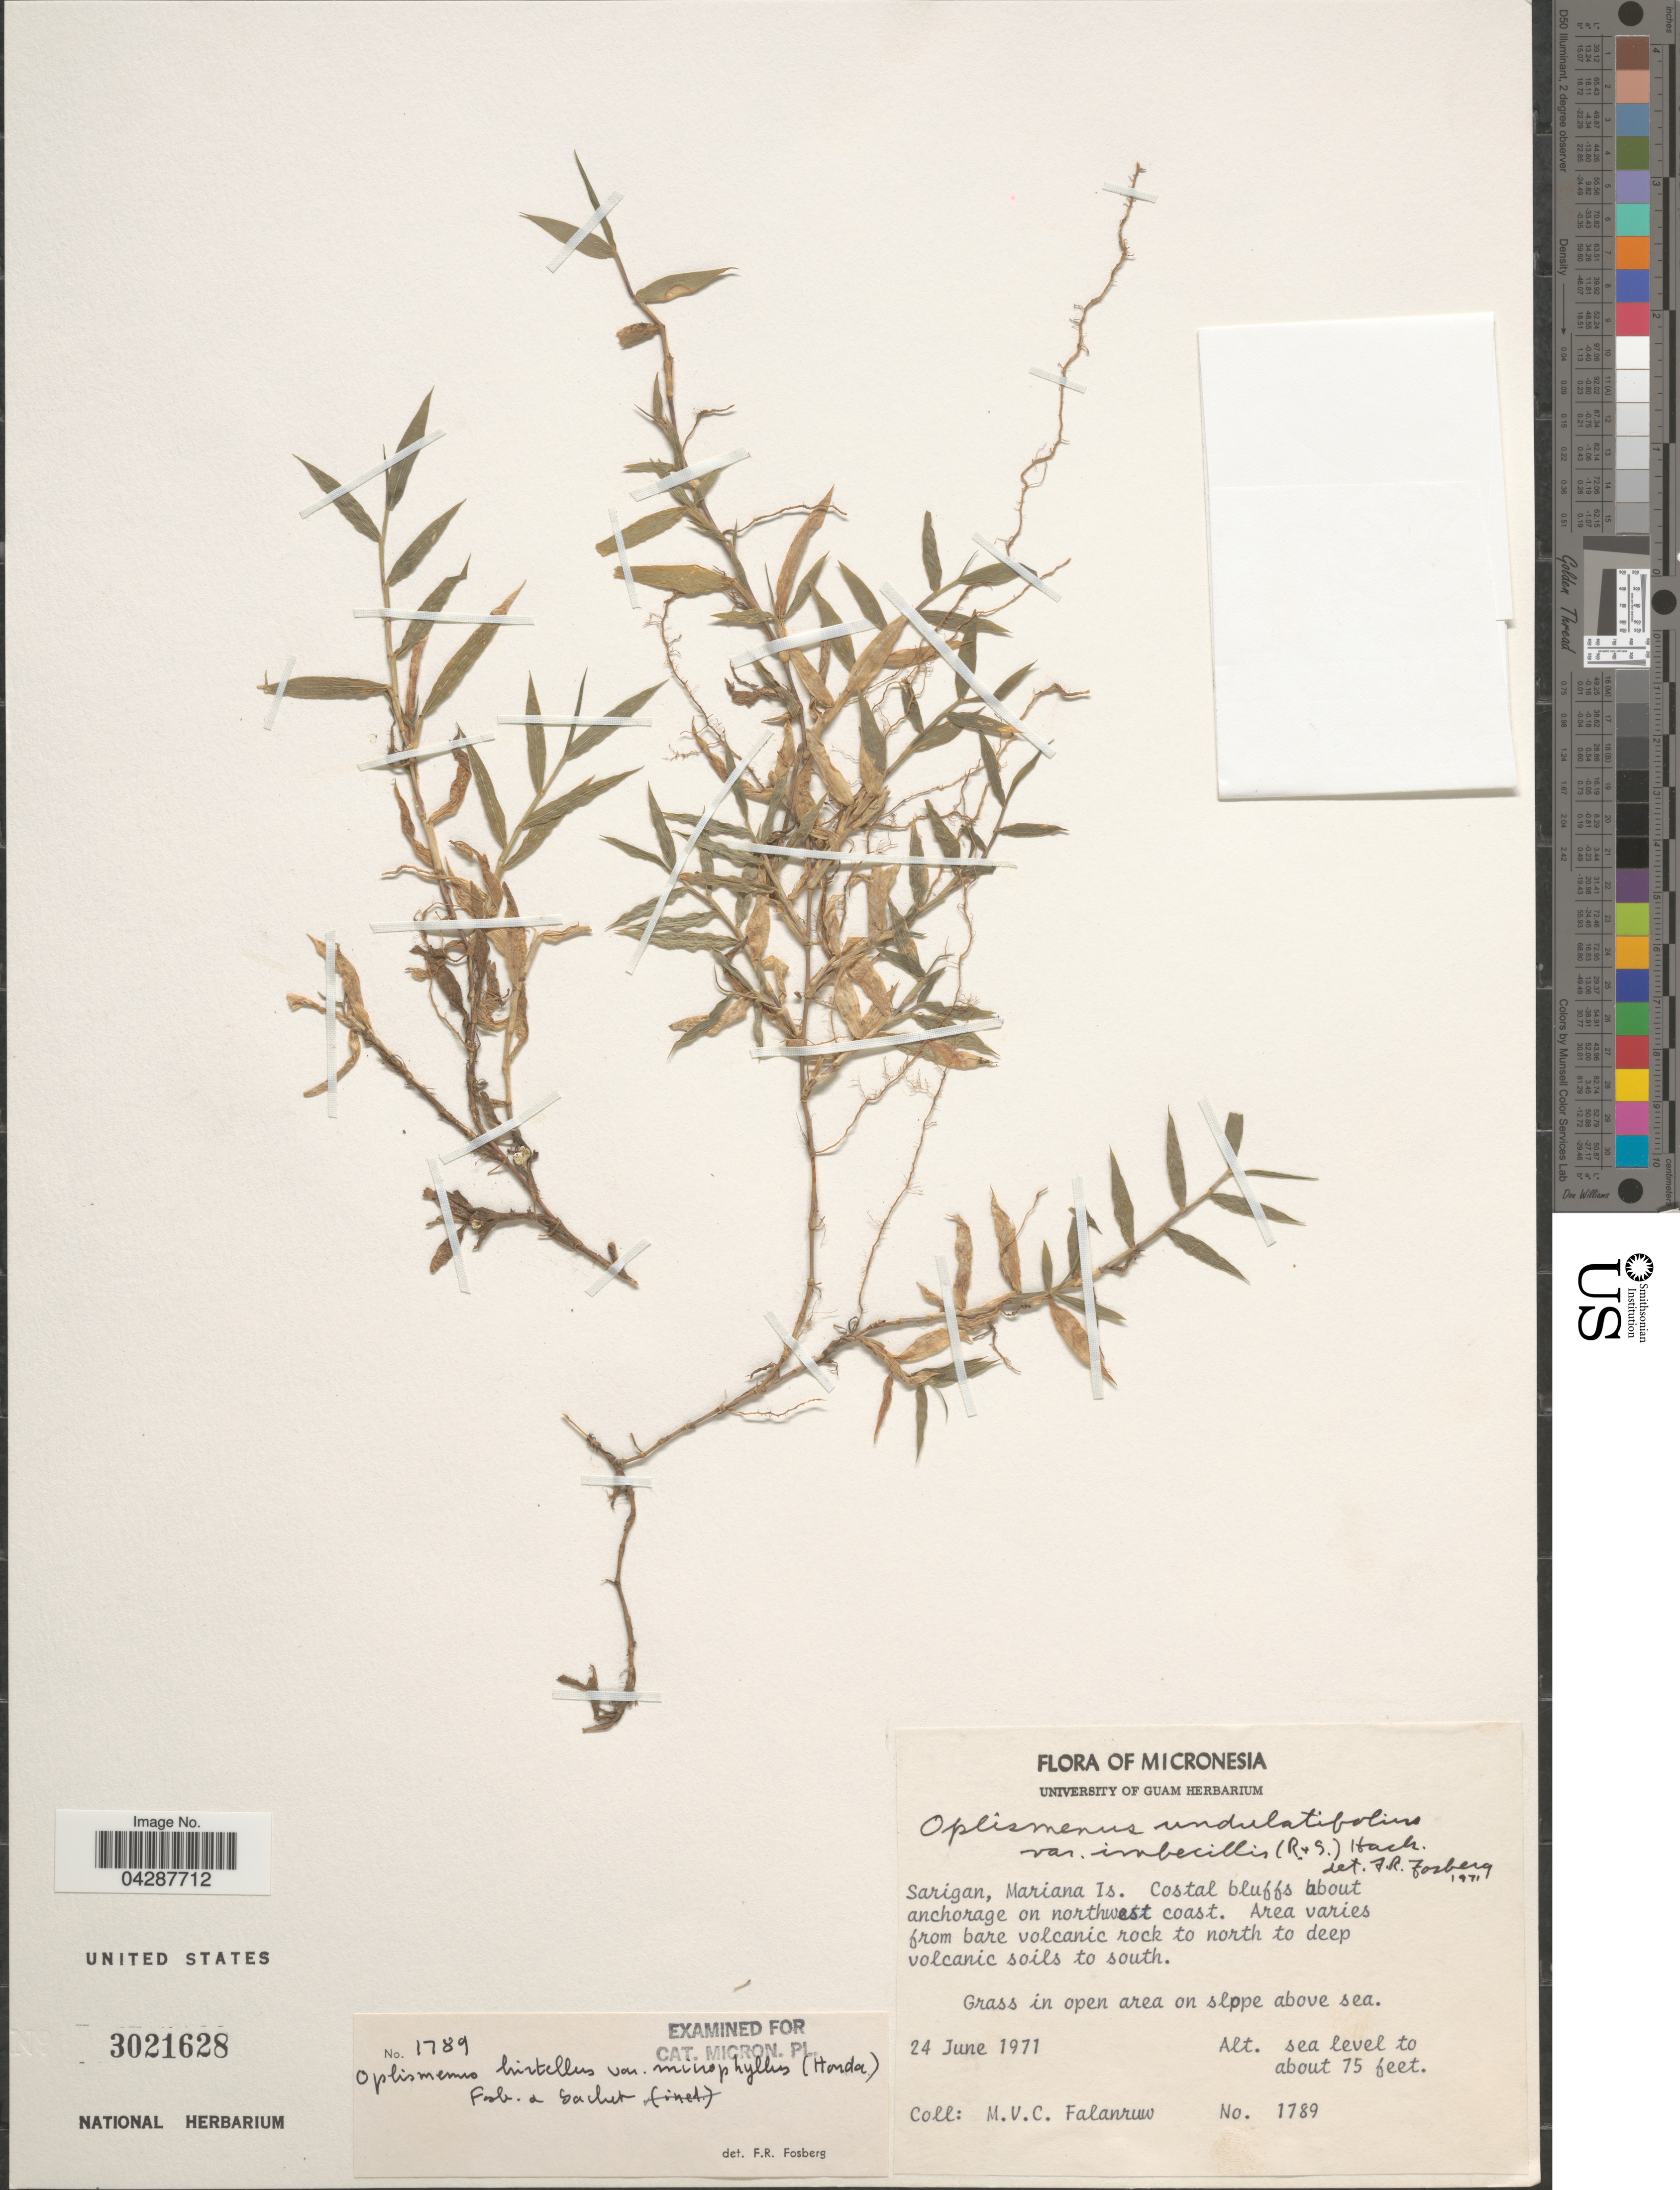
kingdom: Plantae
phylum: Tracheophyta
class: Liliopsida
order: Poales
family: Poaceae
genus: Oplismenus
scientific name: Oplismenus hirtellus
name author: (L.) P. Beauv.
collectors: M. V. Falanruw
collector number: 1789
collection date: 1971-06-24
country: Northern Mariana Islands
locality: Sarigan. Costal bluffs about anchorage on northwest coast. Grass in open area on slope above sea.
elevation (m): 0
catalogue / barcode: US 3021628